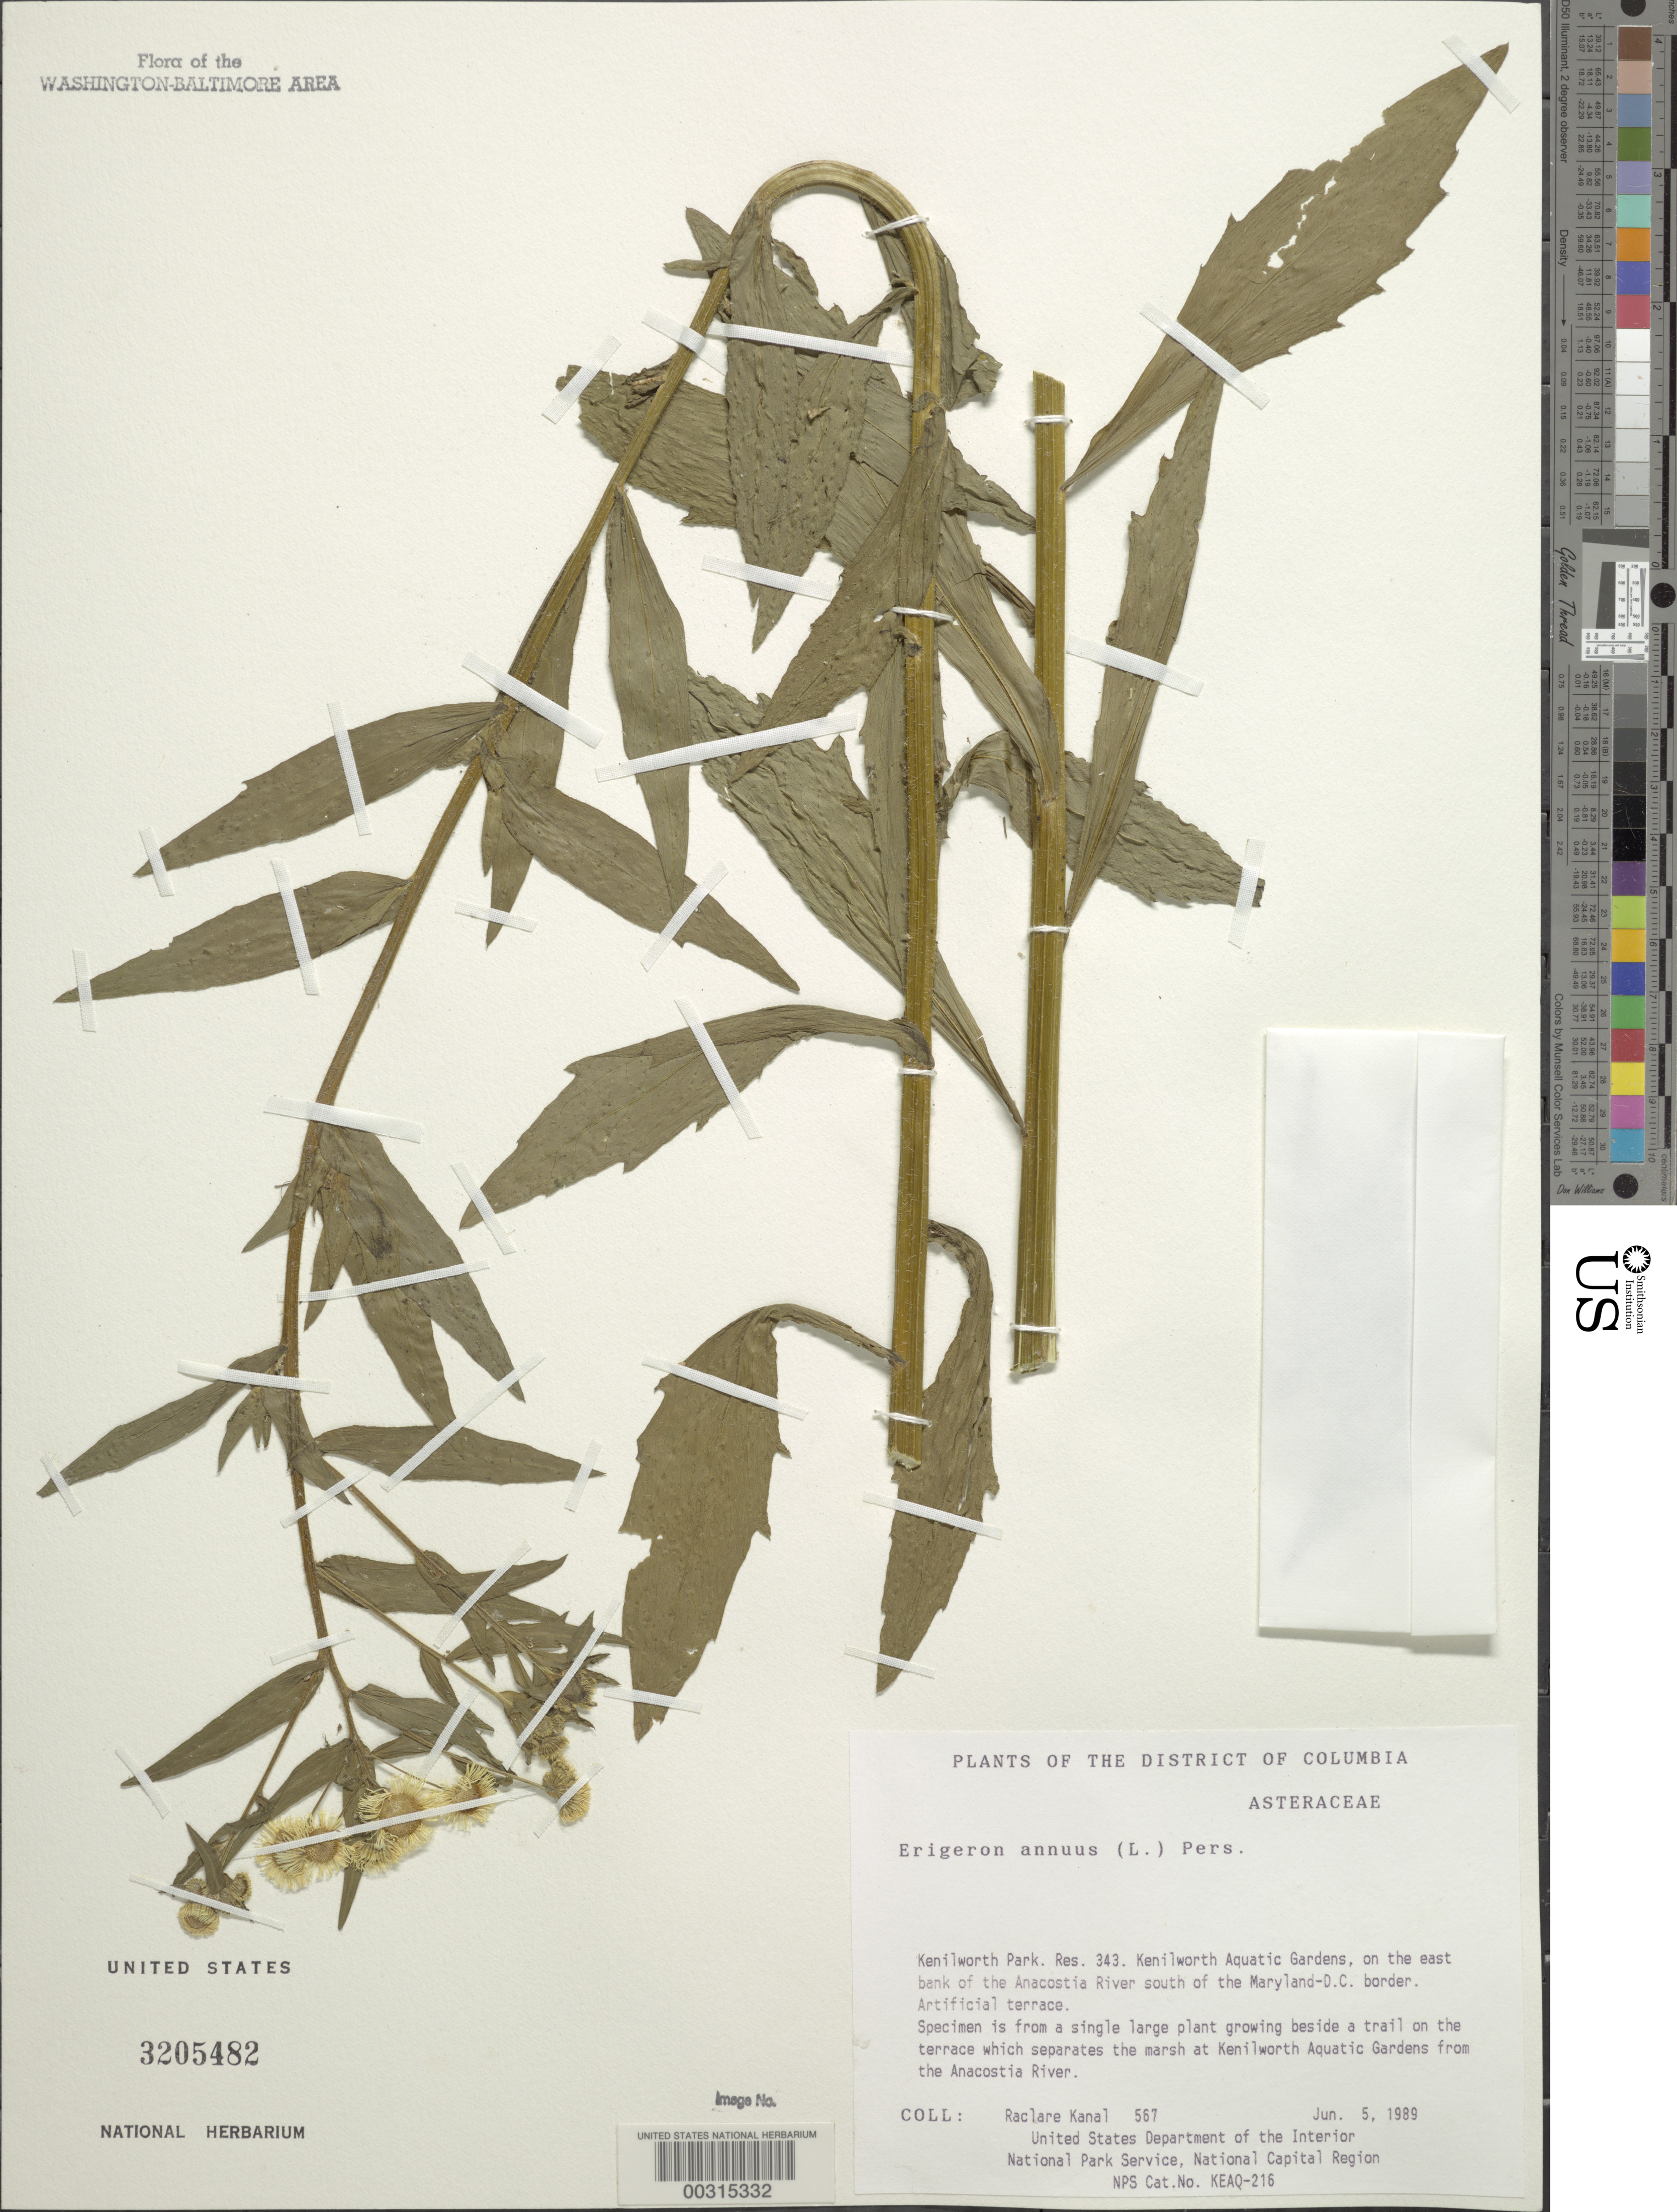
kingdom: Plantae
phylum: Tracheophyta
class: Magnoliopsida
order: Asterales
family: Asteraceae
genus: Erigeron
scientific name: Erigeron annuus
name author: (L.) Pers.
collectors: R. Kanal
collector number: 567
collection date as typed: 05 Jun 1989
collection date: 1989-06-05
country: United States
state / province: District of Columbia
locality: Kenilworth Park, Res 343, Kenilworth Aquatic gardens, E bank of Anacostia River S of MD-DC border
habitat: On trail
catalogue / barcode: US 3205482